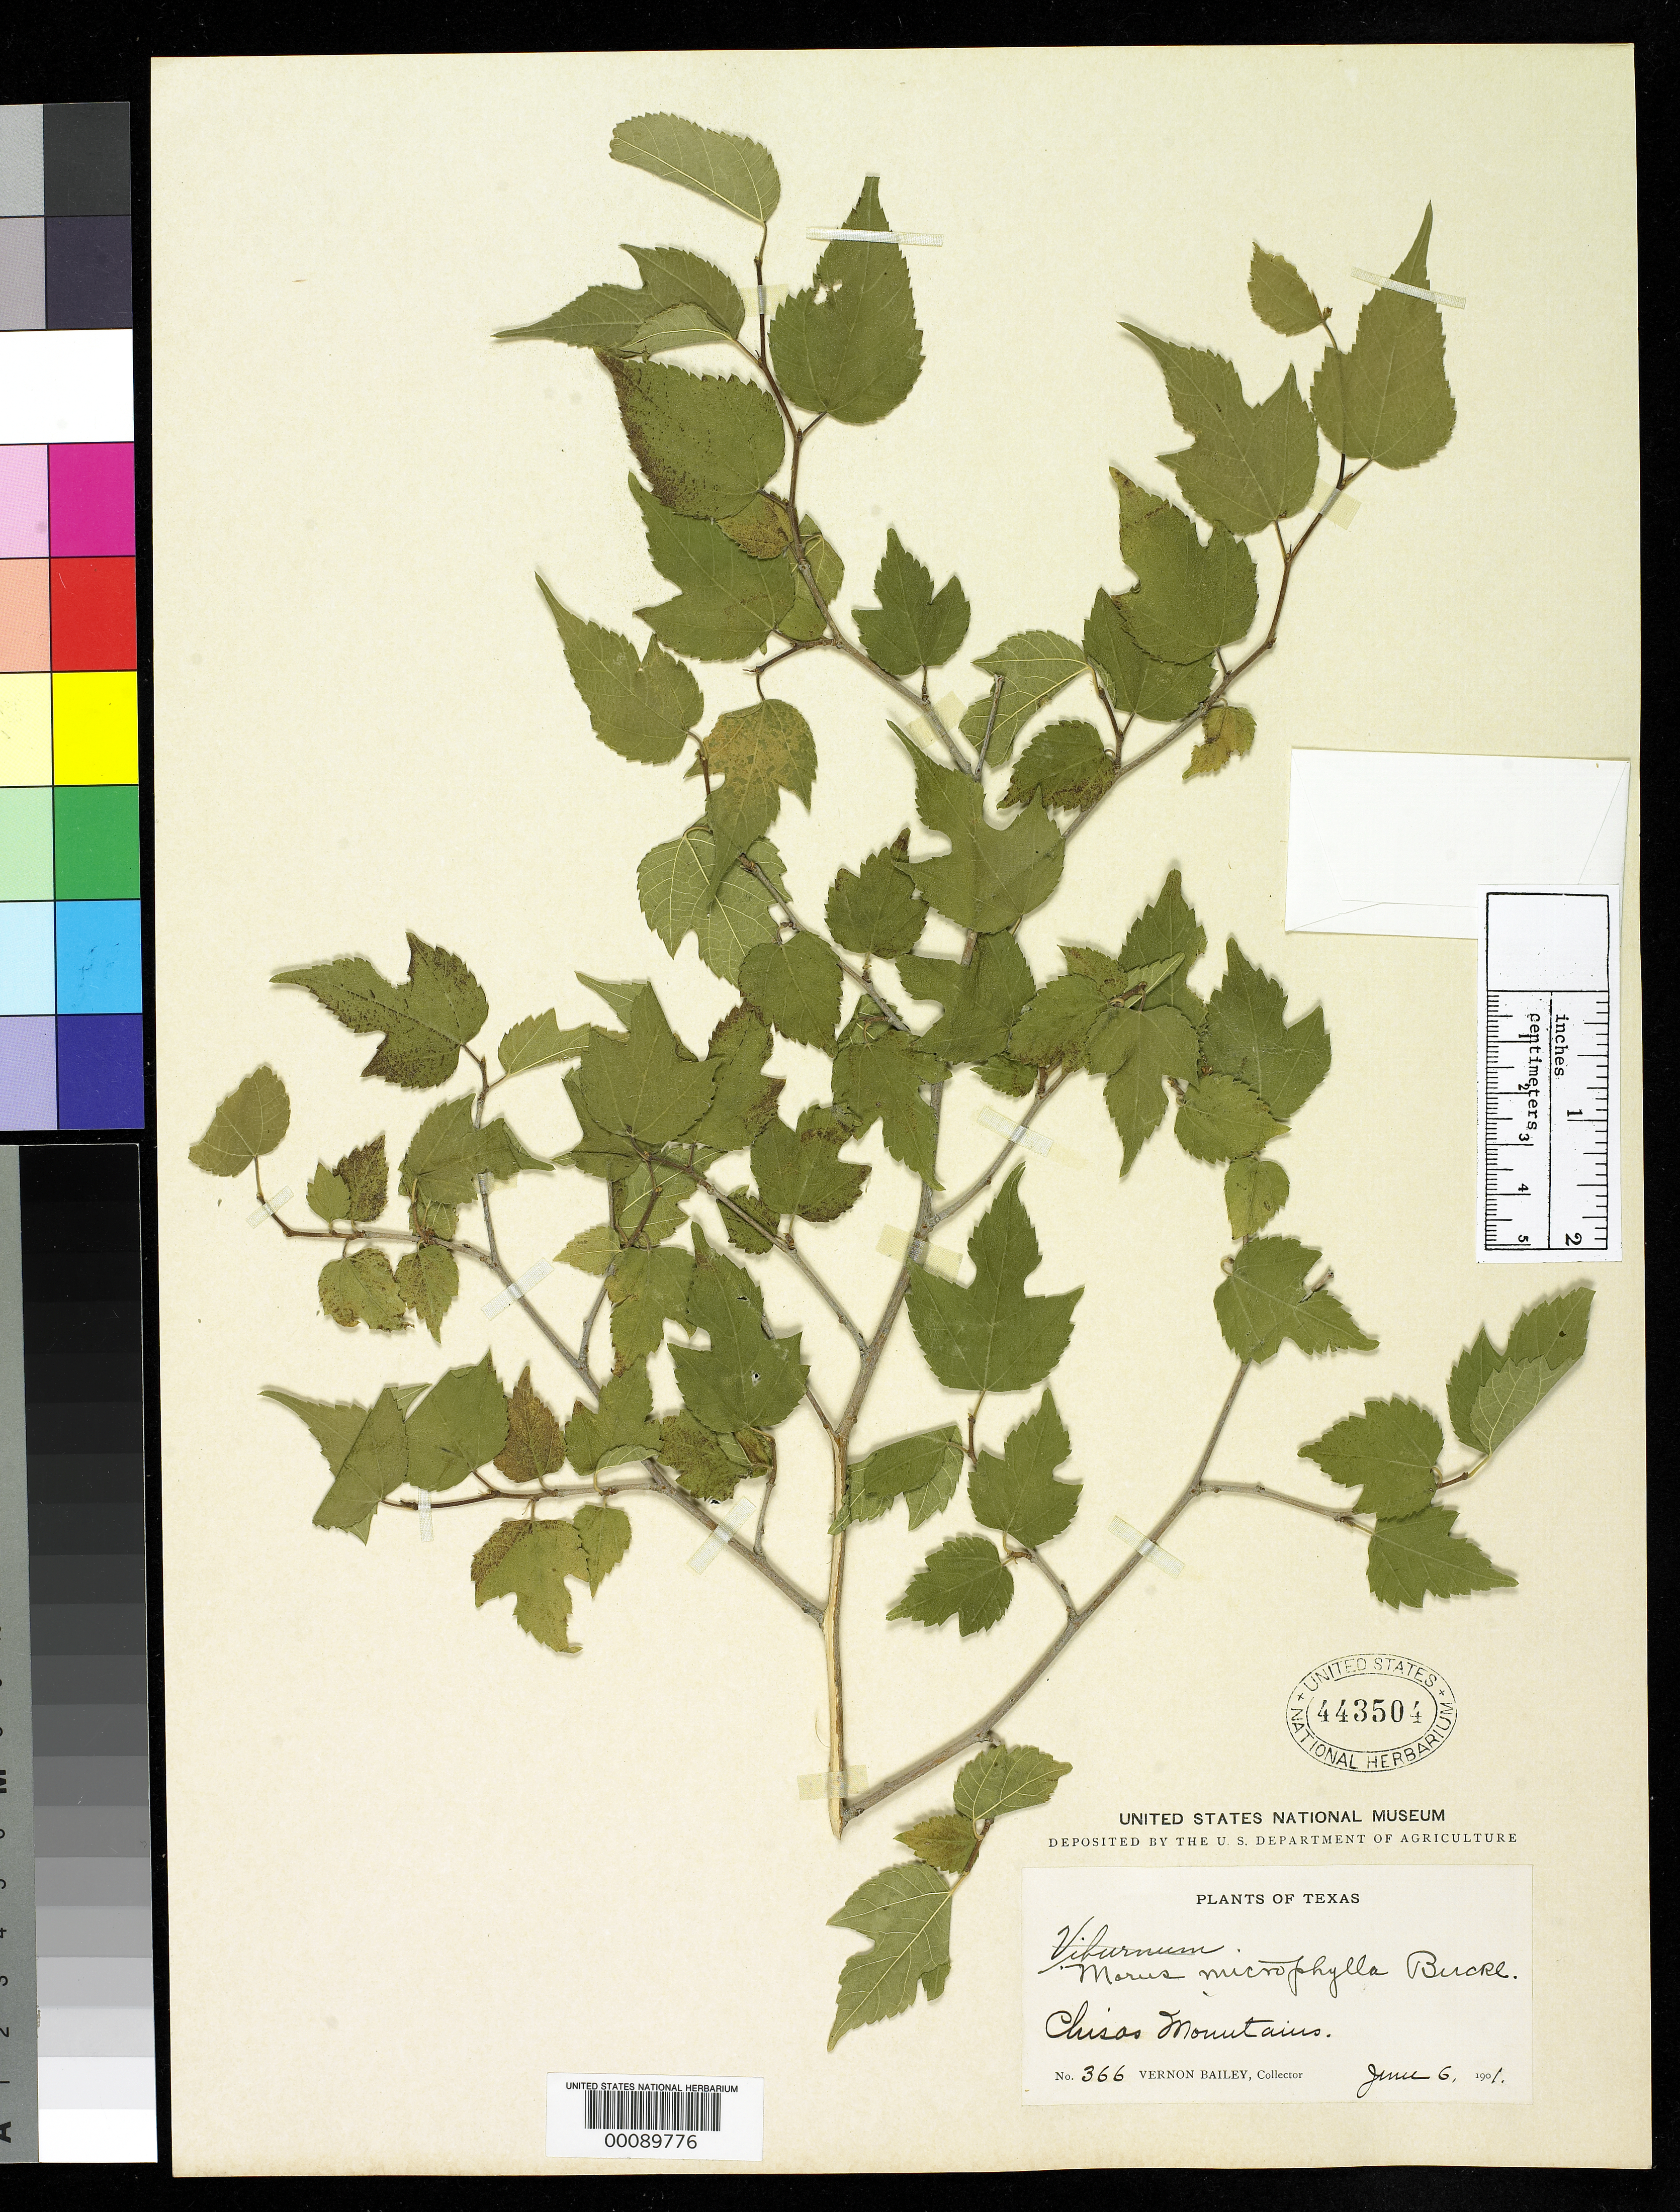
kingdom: Plantae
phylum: Tracheophyta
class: Magnoliopsida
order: Rosales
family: Moraceae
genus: Morus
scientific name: Morus vernonii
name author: Greene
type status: Isotype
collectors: V. O. Bailey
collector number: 366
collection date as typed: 06 Jun 1901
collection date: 1901-06-06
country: United States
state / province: Texas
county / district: Brewster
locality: Chisos Mts.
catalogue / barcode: US 443504